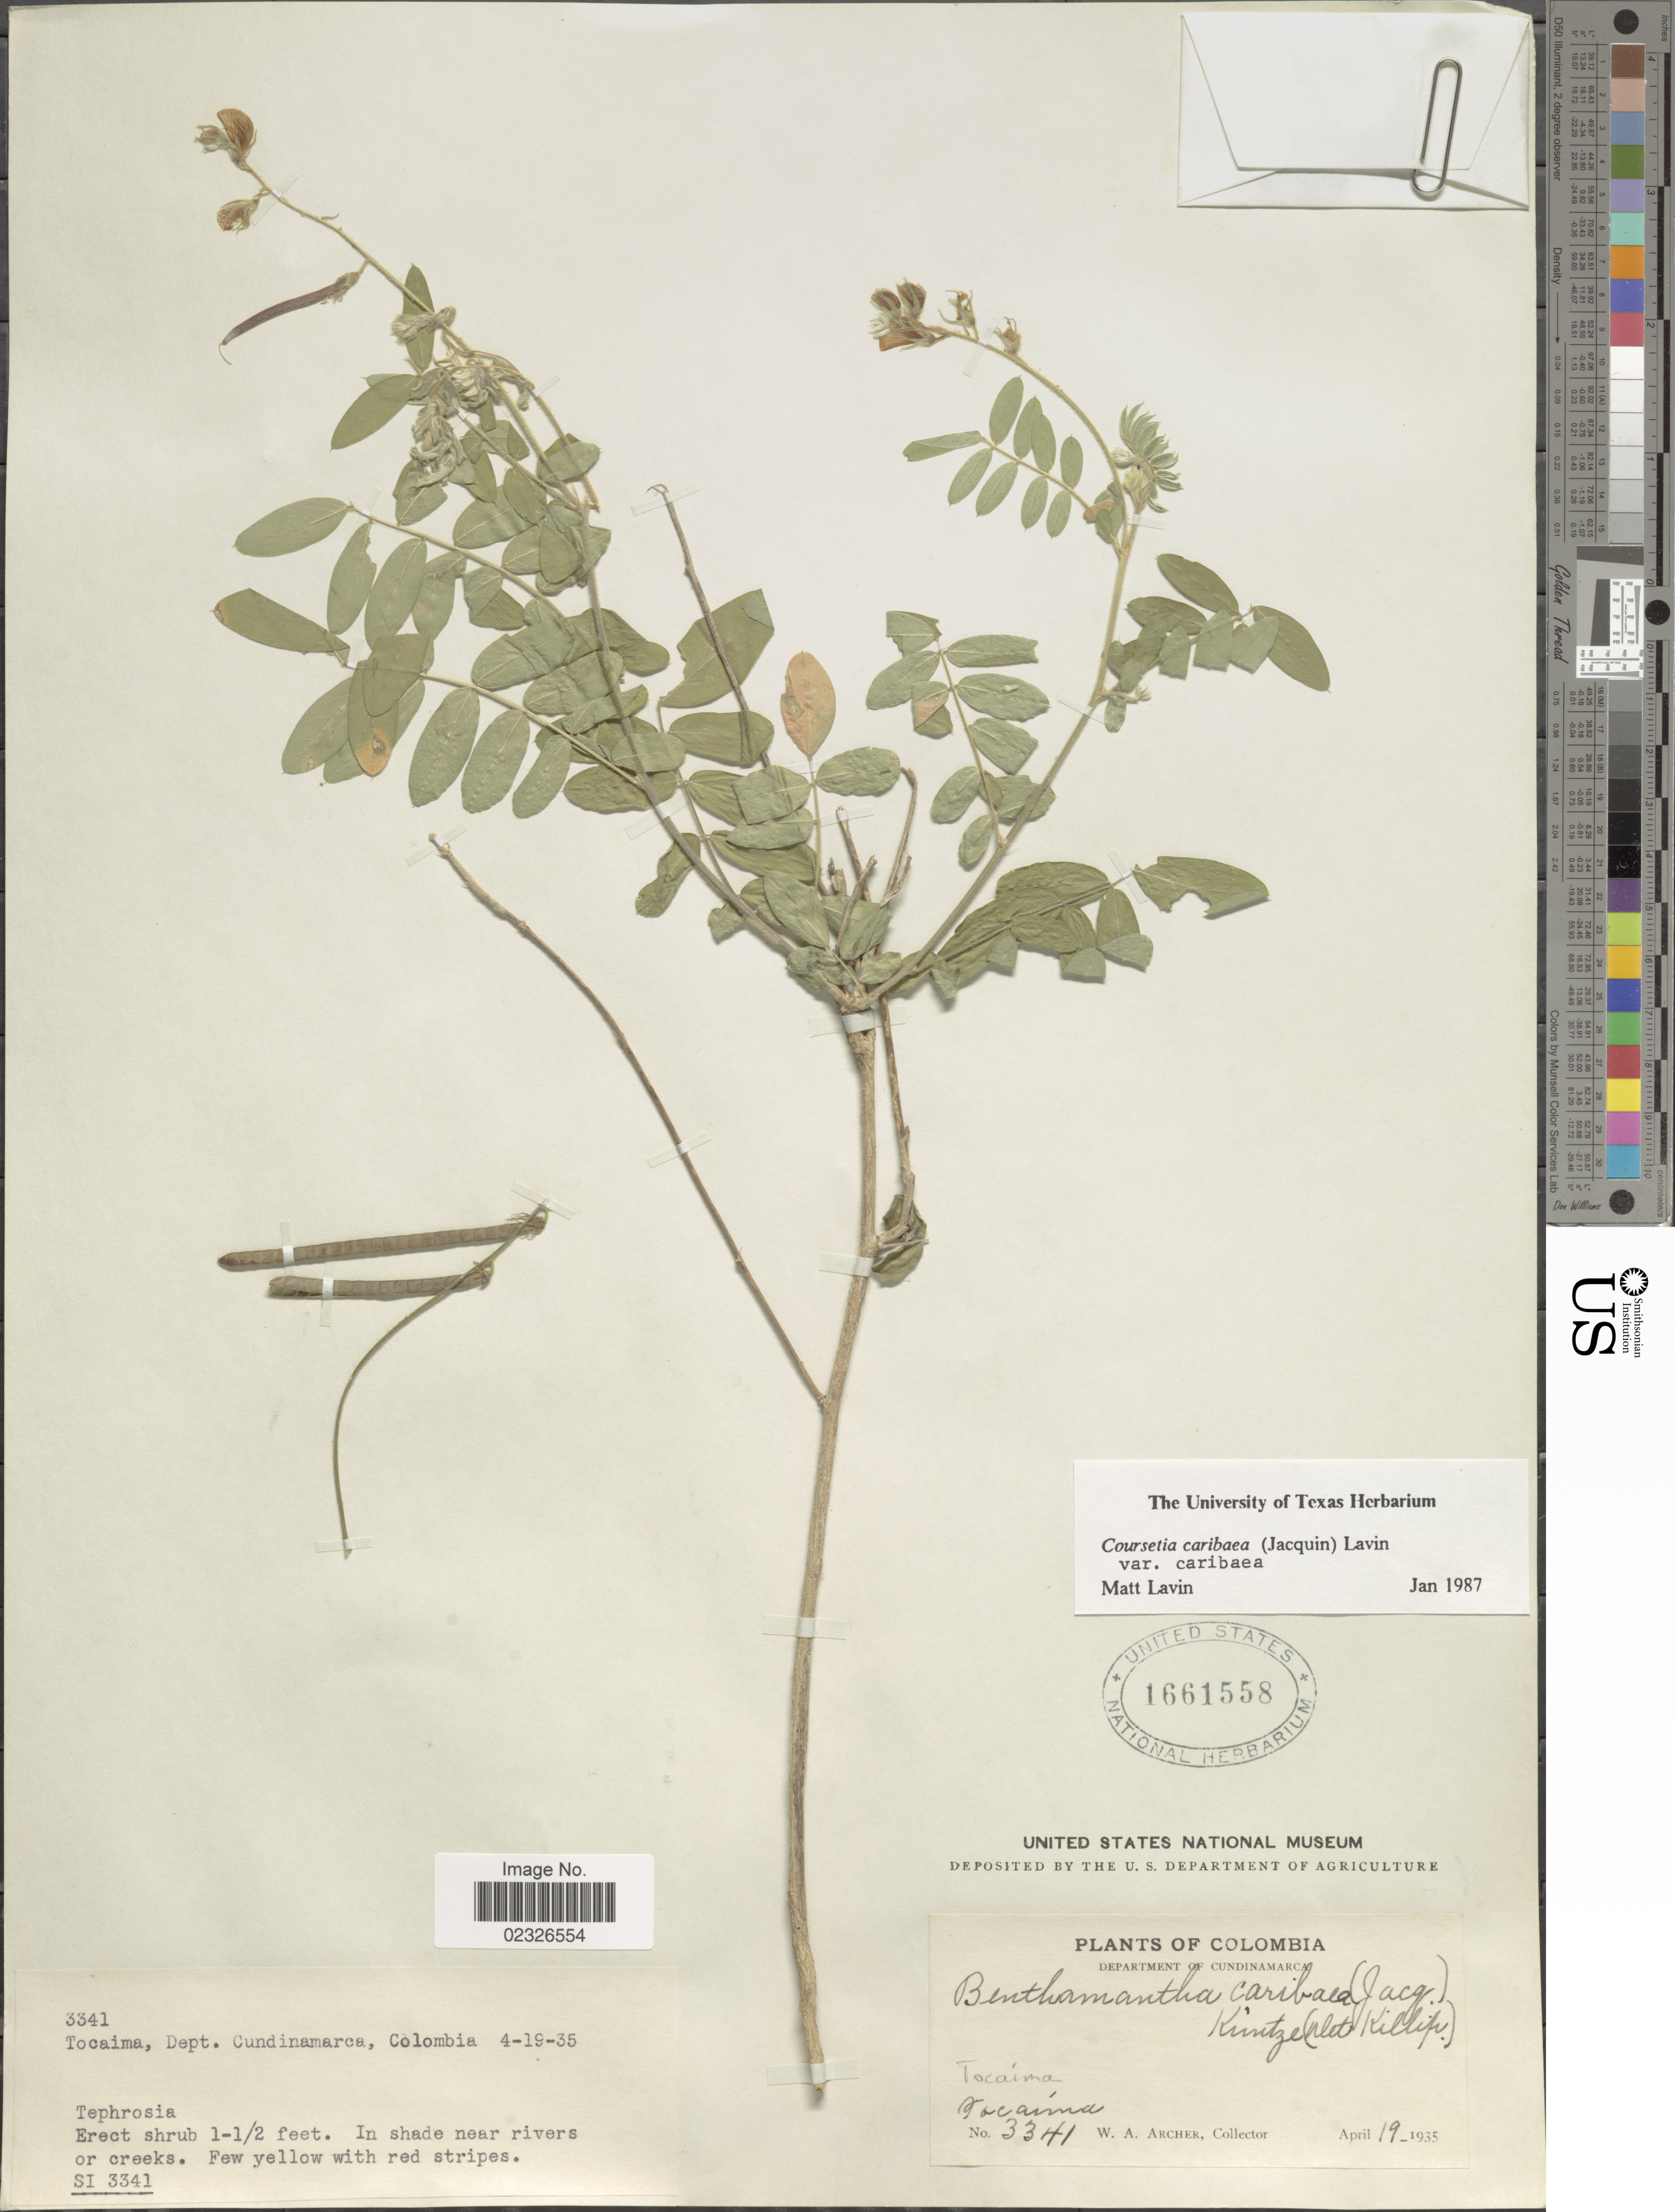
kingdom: Plantae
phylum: Tracheophyta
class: Magnoliopsida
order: Fabales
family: Fabaceae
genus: Coursetia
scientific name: Coursetia caribaea var. caribaea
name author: (Jacq.) Lavin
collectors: W. A. Archer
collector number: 3341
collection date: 1935-04-19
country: Colombia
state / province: Cundinamarca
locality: Tocaima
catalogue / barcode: US 1661558